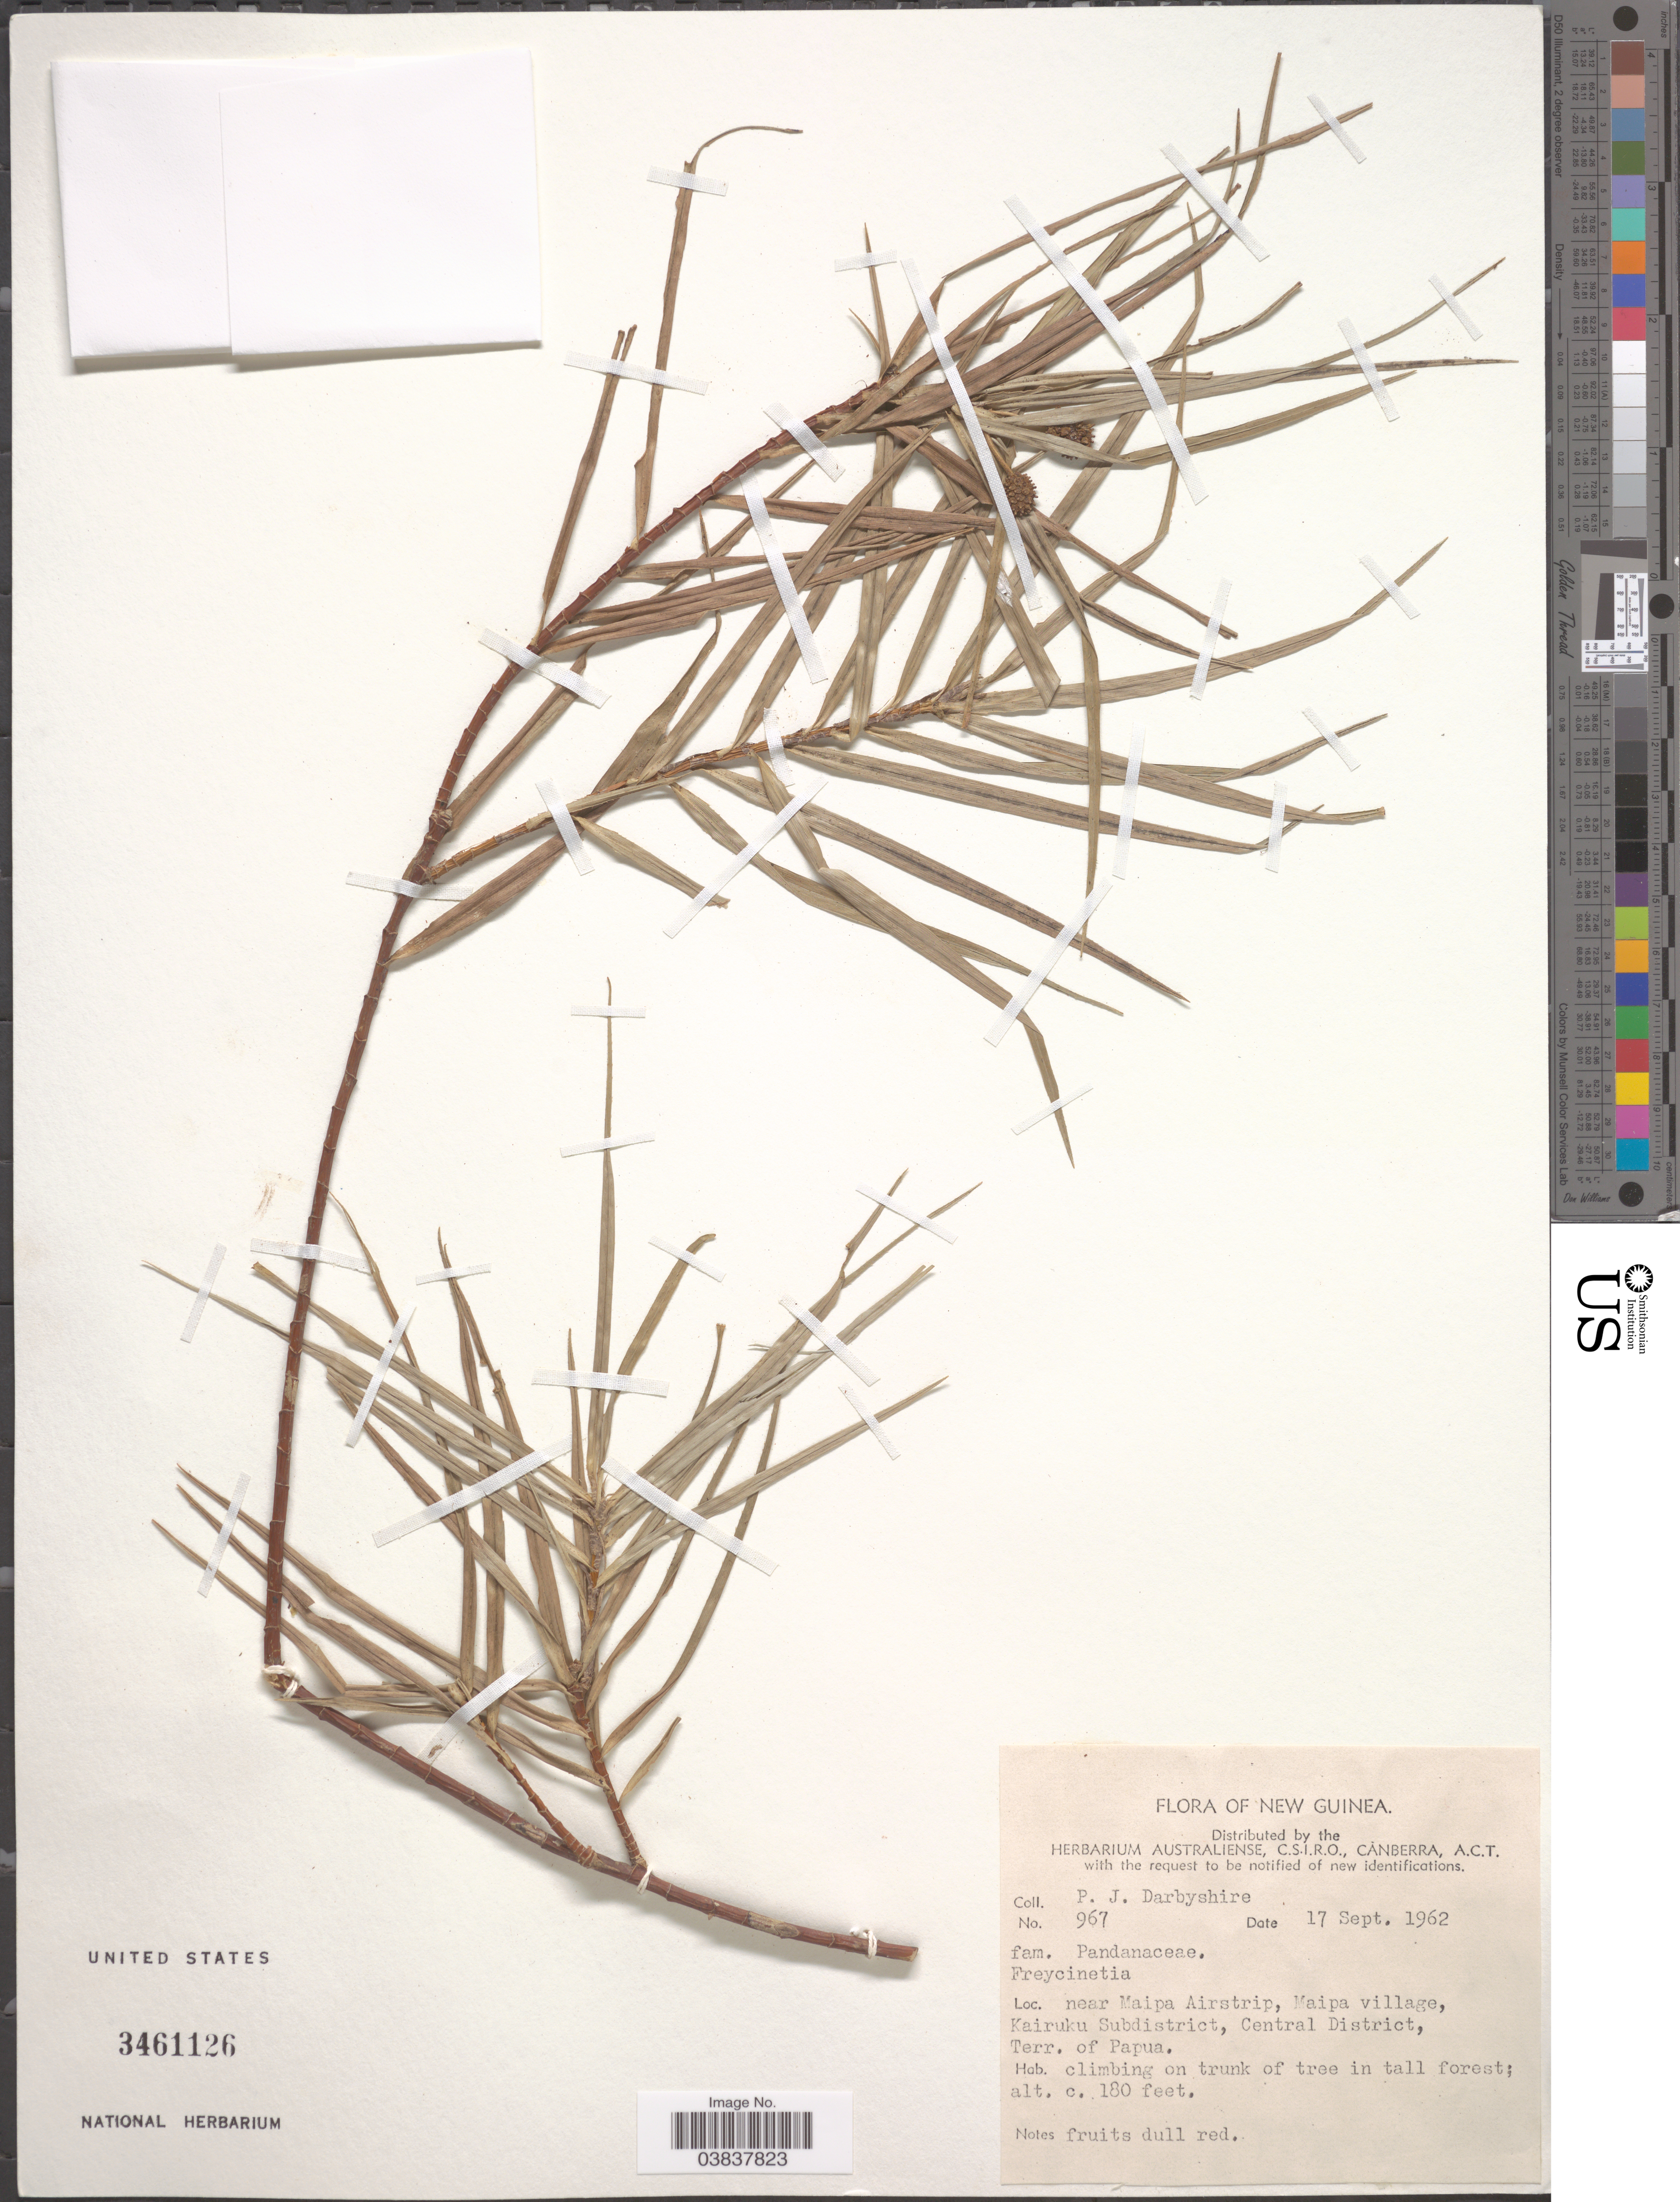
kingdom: Plantae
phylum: Tracheophyta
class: Liliopsida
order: Pandanales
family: Pandanaceae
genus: Freycinetia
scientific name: Freycinetia sp.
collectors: P. Darbyshire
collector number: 967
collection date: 1962-09-17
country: Papua New Guinea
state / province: Central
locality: New Guinea. Near Maipa Airstrip, Maipa village, Kairuku Subdistrict, Central District. Terr. of Papua.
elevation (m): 55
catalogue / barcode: US 3461126